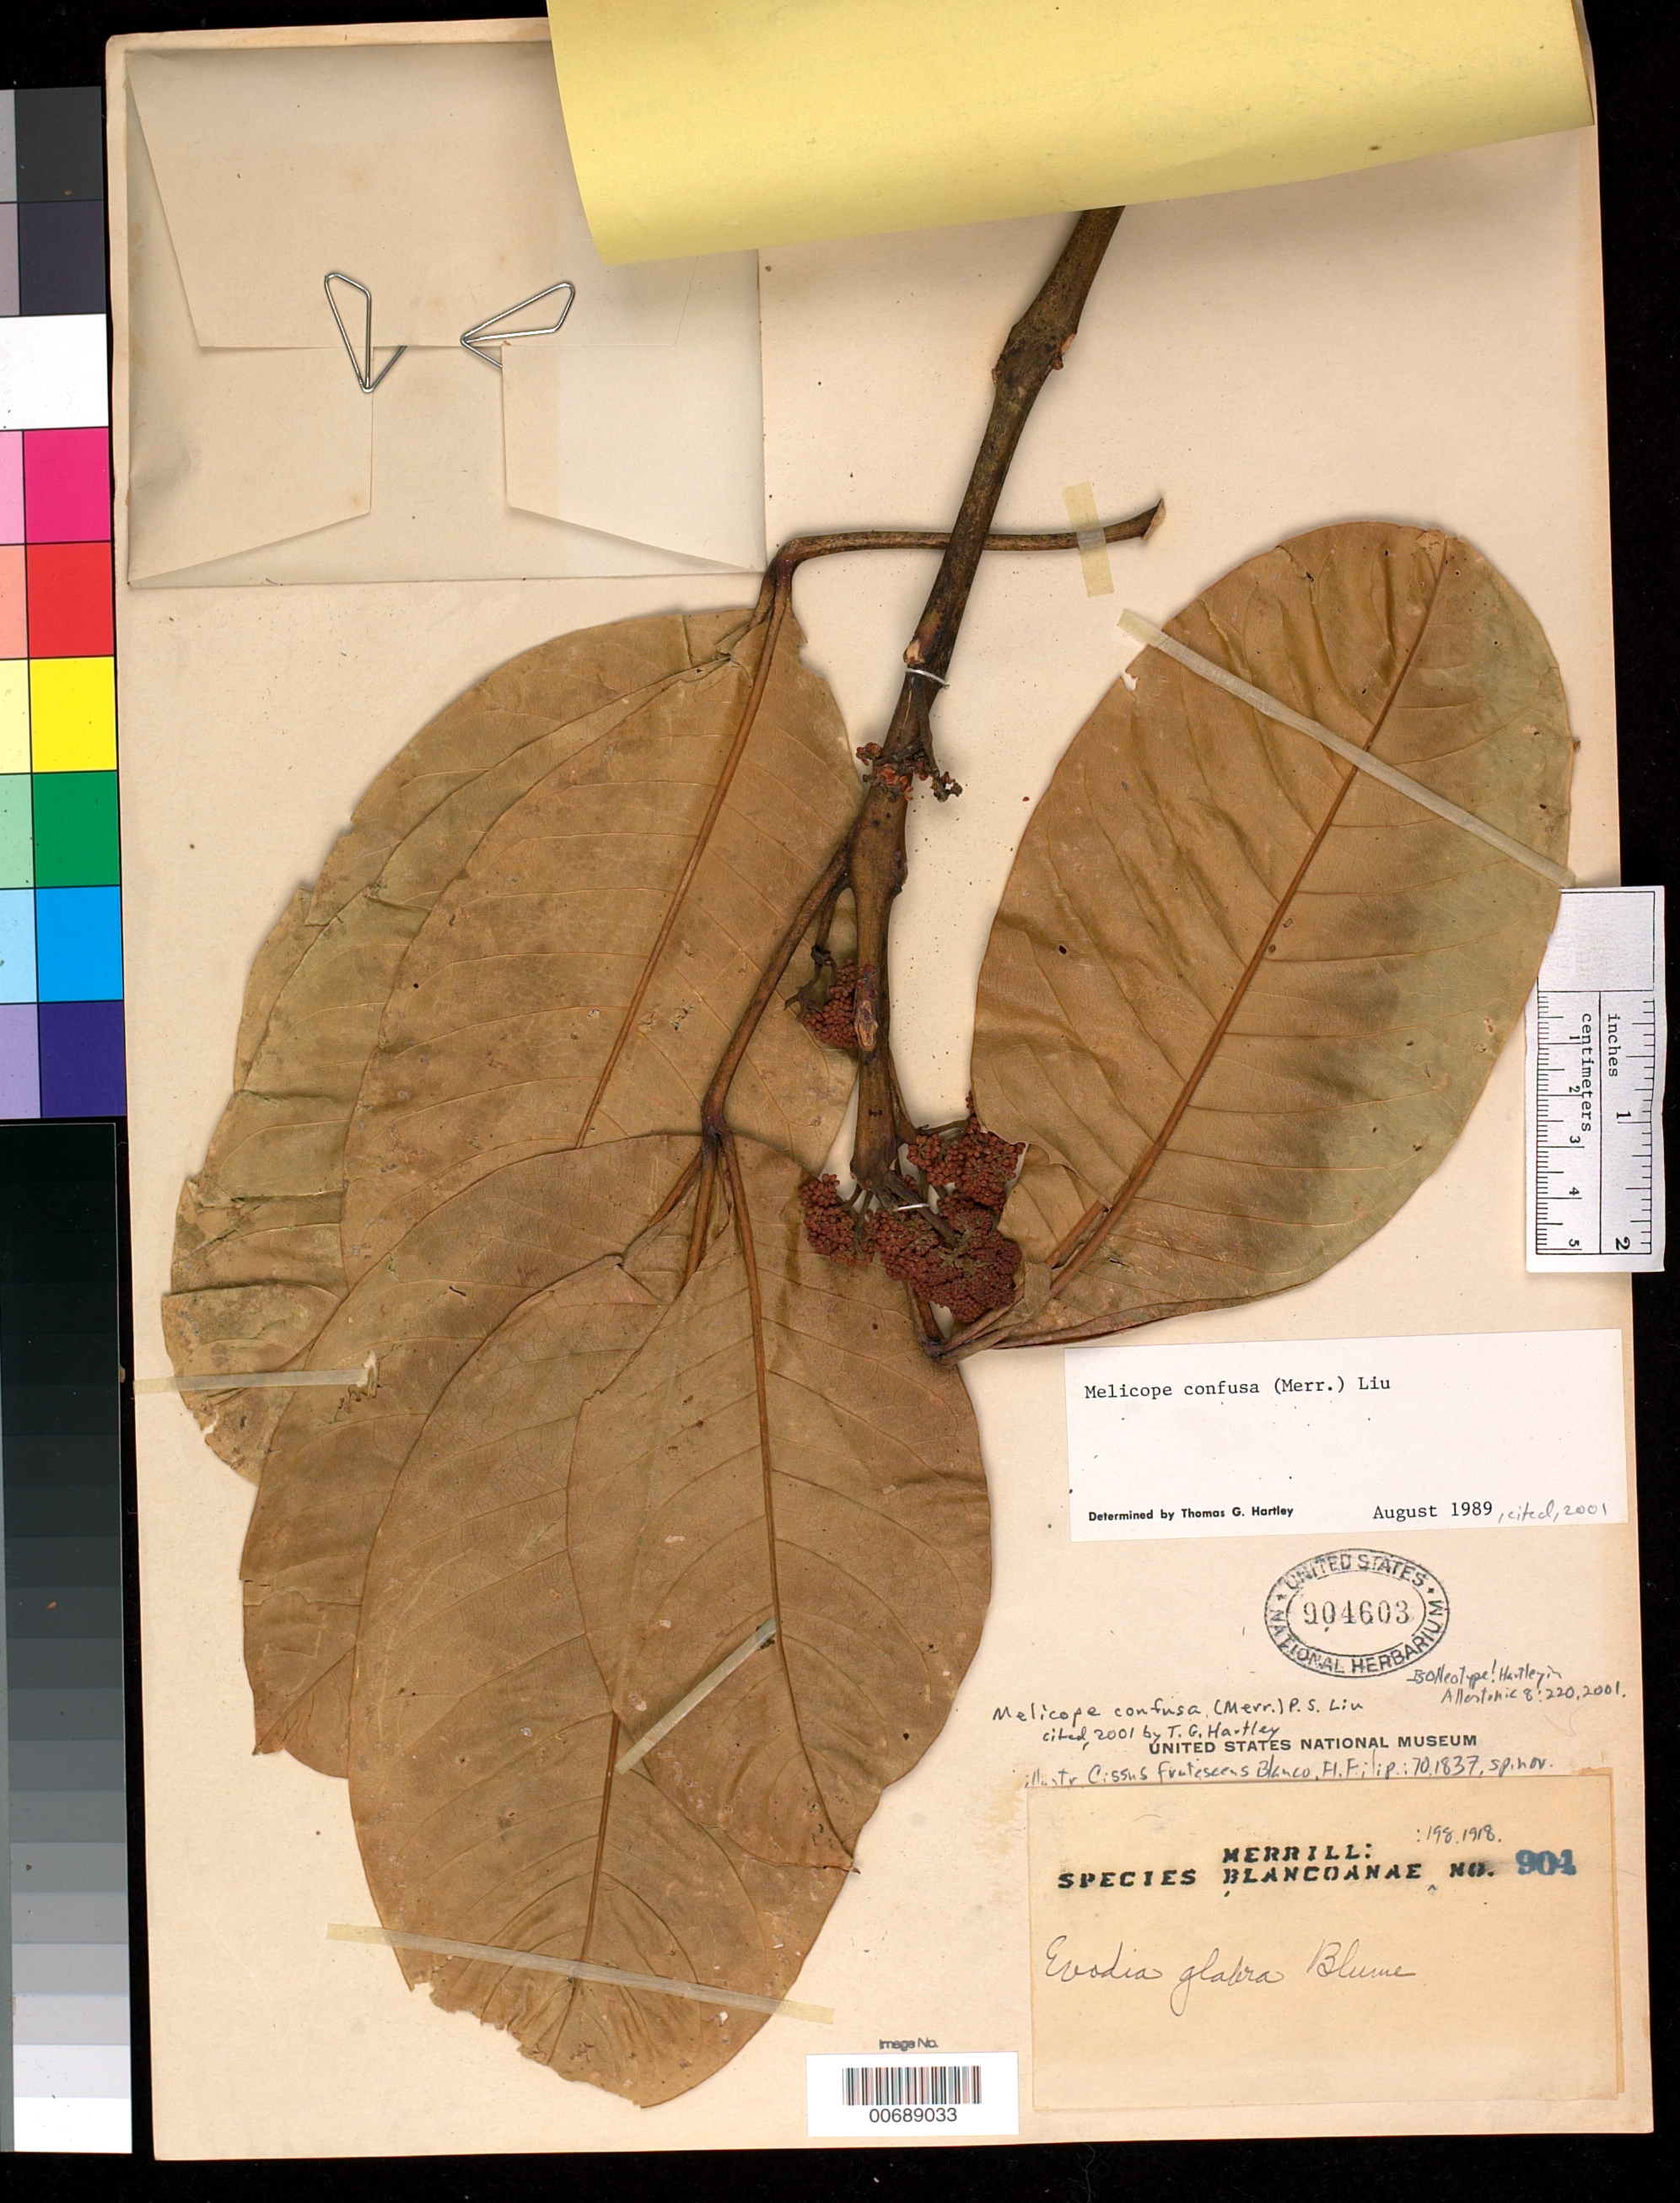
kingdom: Plantae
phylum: Tracheophyta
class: Magnoliopsida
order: Vitales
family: Vitaceae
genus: Cissus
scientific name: Cissus frutescens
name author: Blanco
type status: Isoneotype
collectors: E. D. Merrill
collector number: Sp. Blancoan. 0904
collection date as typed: Mar 1915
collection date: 1915-03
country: Philippines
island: Luzon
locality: Province of Rizal.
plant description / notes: Neotype at A.; Cited by E.D. Merrill in Sp. Blancoan. 198. 1918. Sheet with typewritten notes by Merrill attached.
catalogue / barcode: US 904603